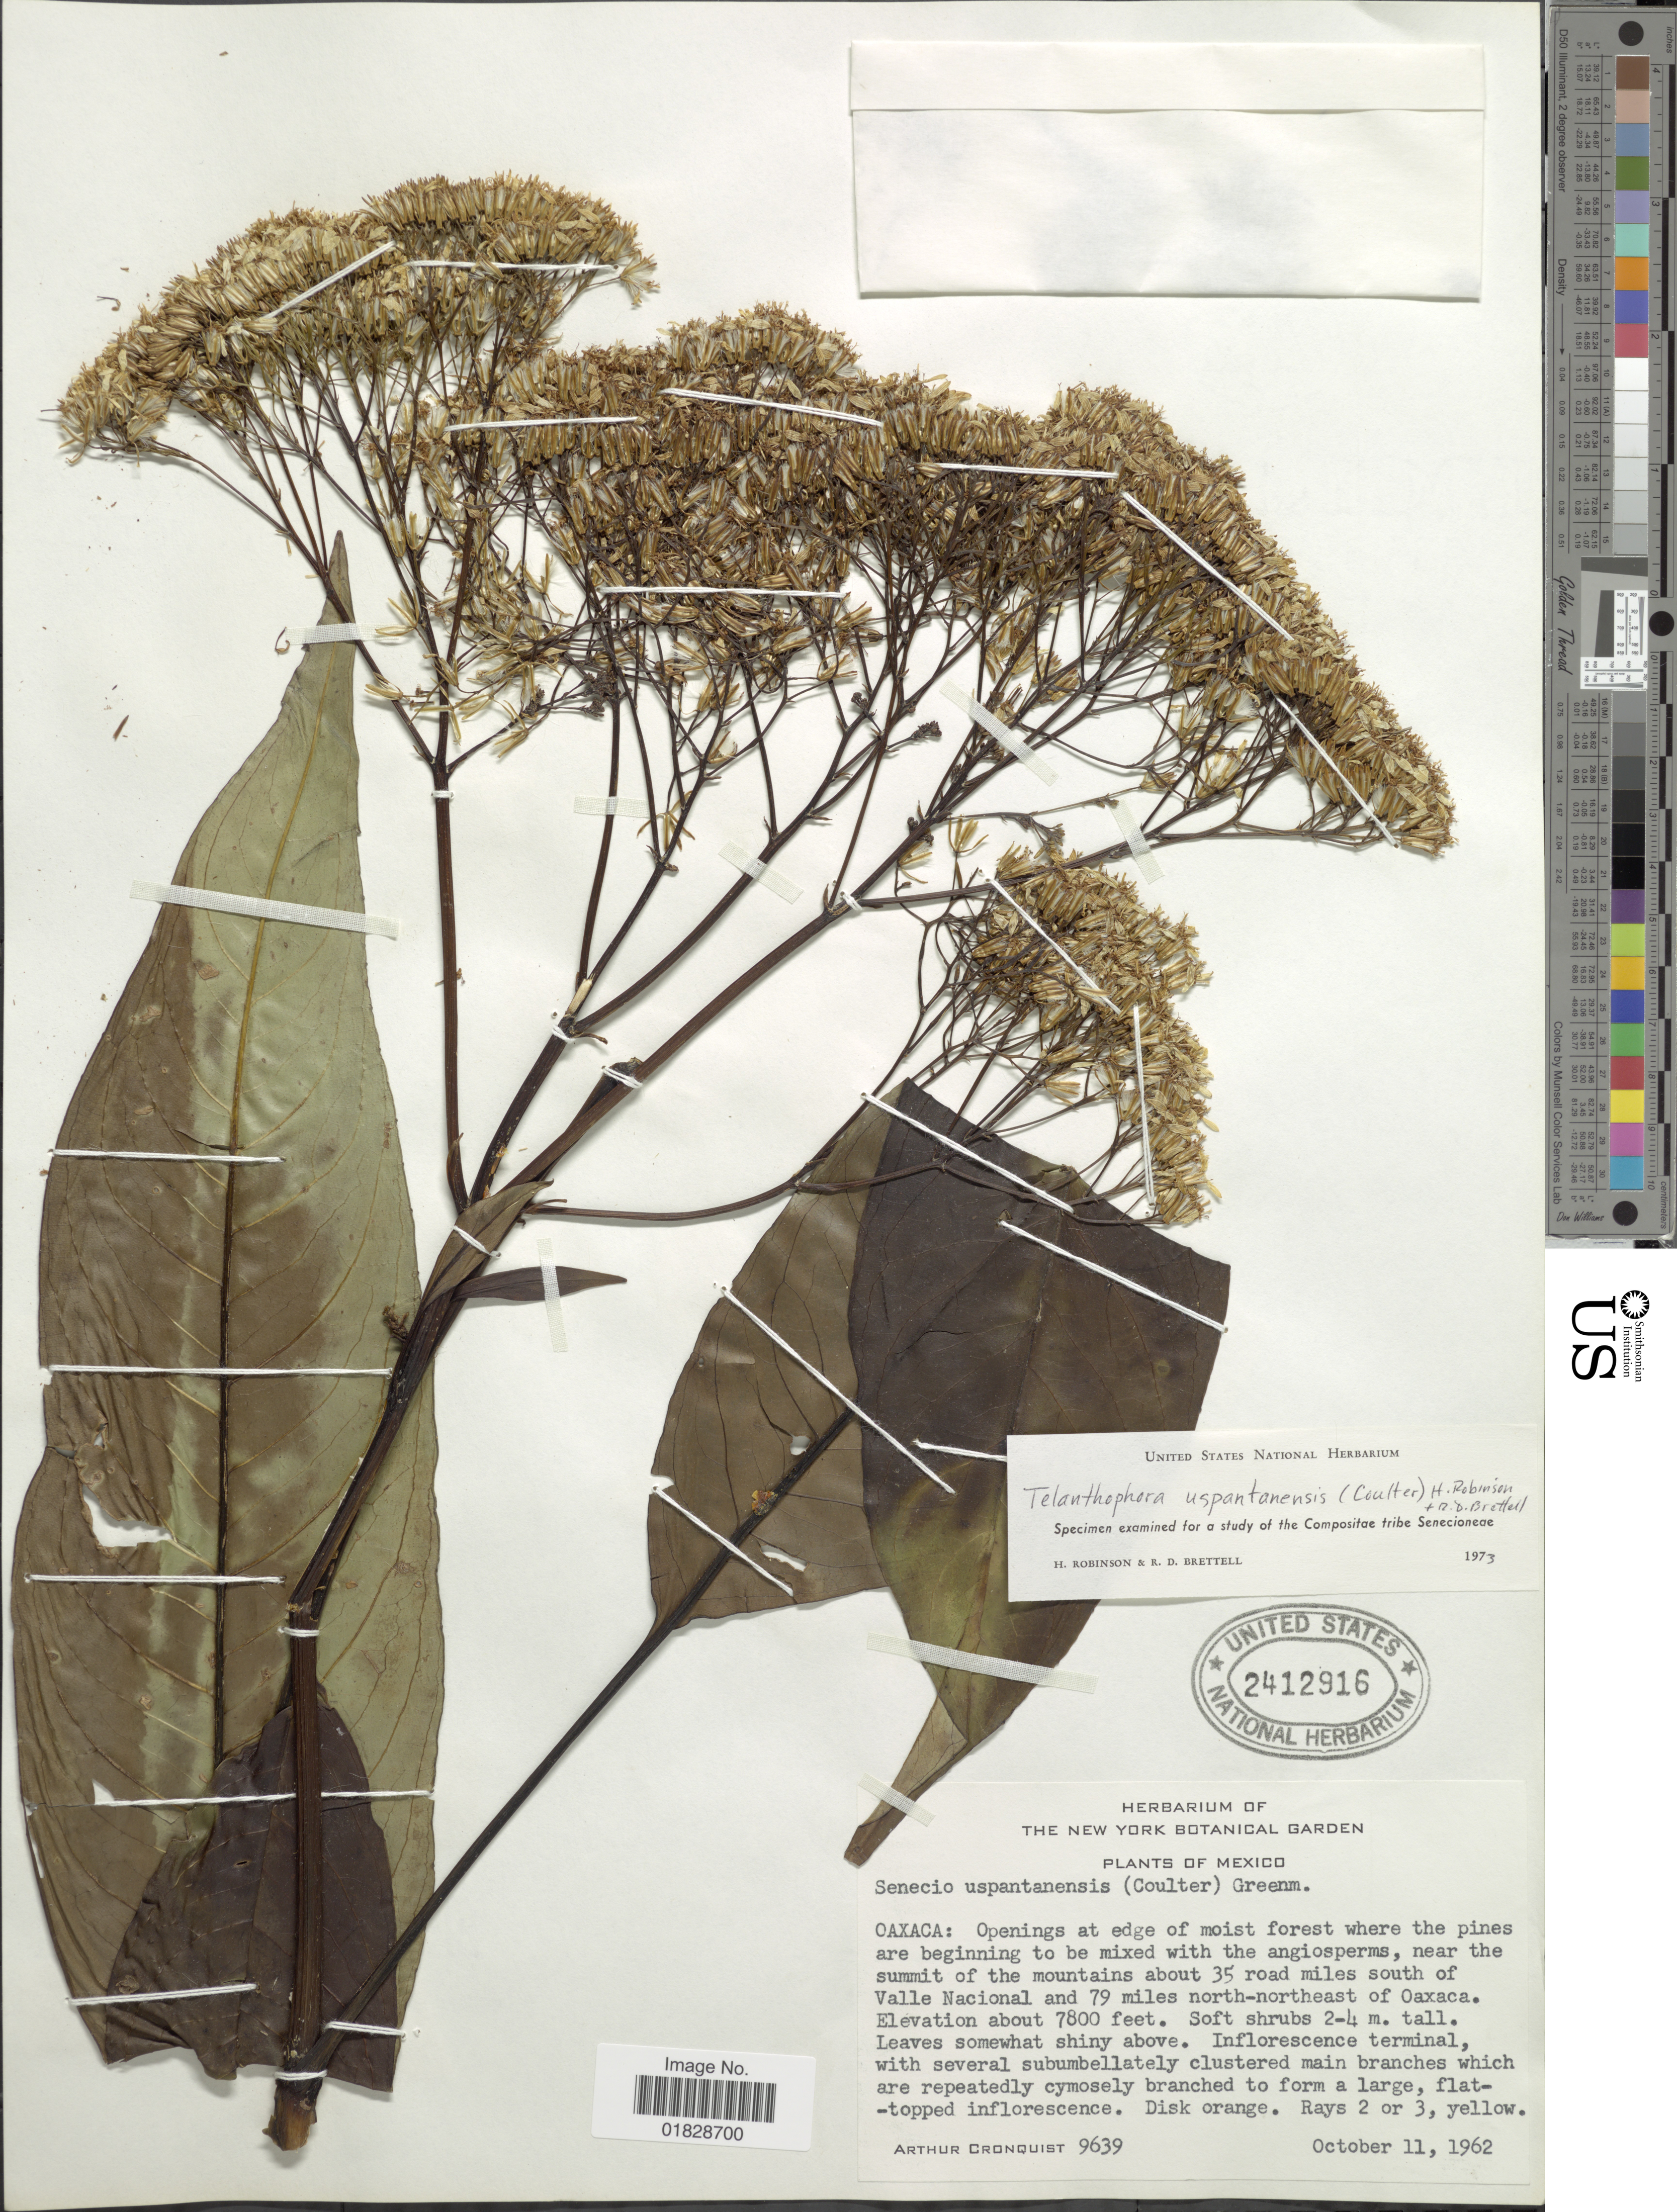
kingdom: Plantae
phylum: Tracheophyta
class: Magnoliopsida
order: Asterales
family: Asteraceae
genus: Telanthophora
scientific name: Telanthophora uspantanensis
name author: (J.M. Coult.) H. Rob. & Brettell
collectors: A. J. Cronquist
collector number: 9639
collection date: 1962-10-11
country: Mexico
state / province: Oaxaca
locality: Oaxaca: Openings at edge of moist forest where the pines are beginning to be mixed with angiosperms, near the summit of the mountains about 35 road miles south of Valle Nacional and 79 miles north-northeast of Oaxaca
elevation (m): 2377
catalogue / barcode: US 2412916